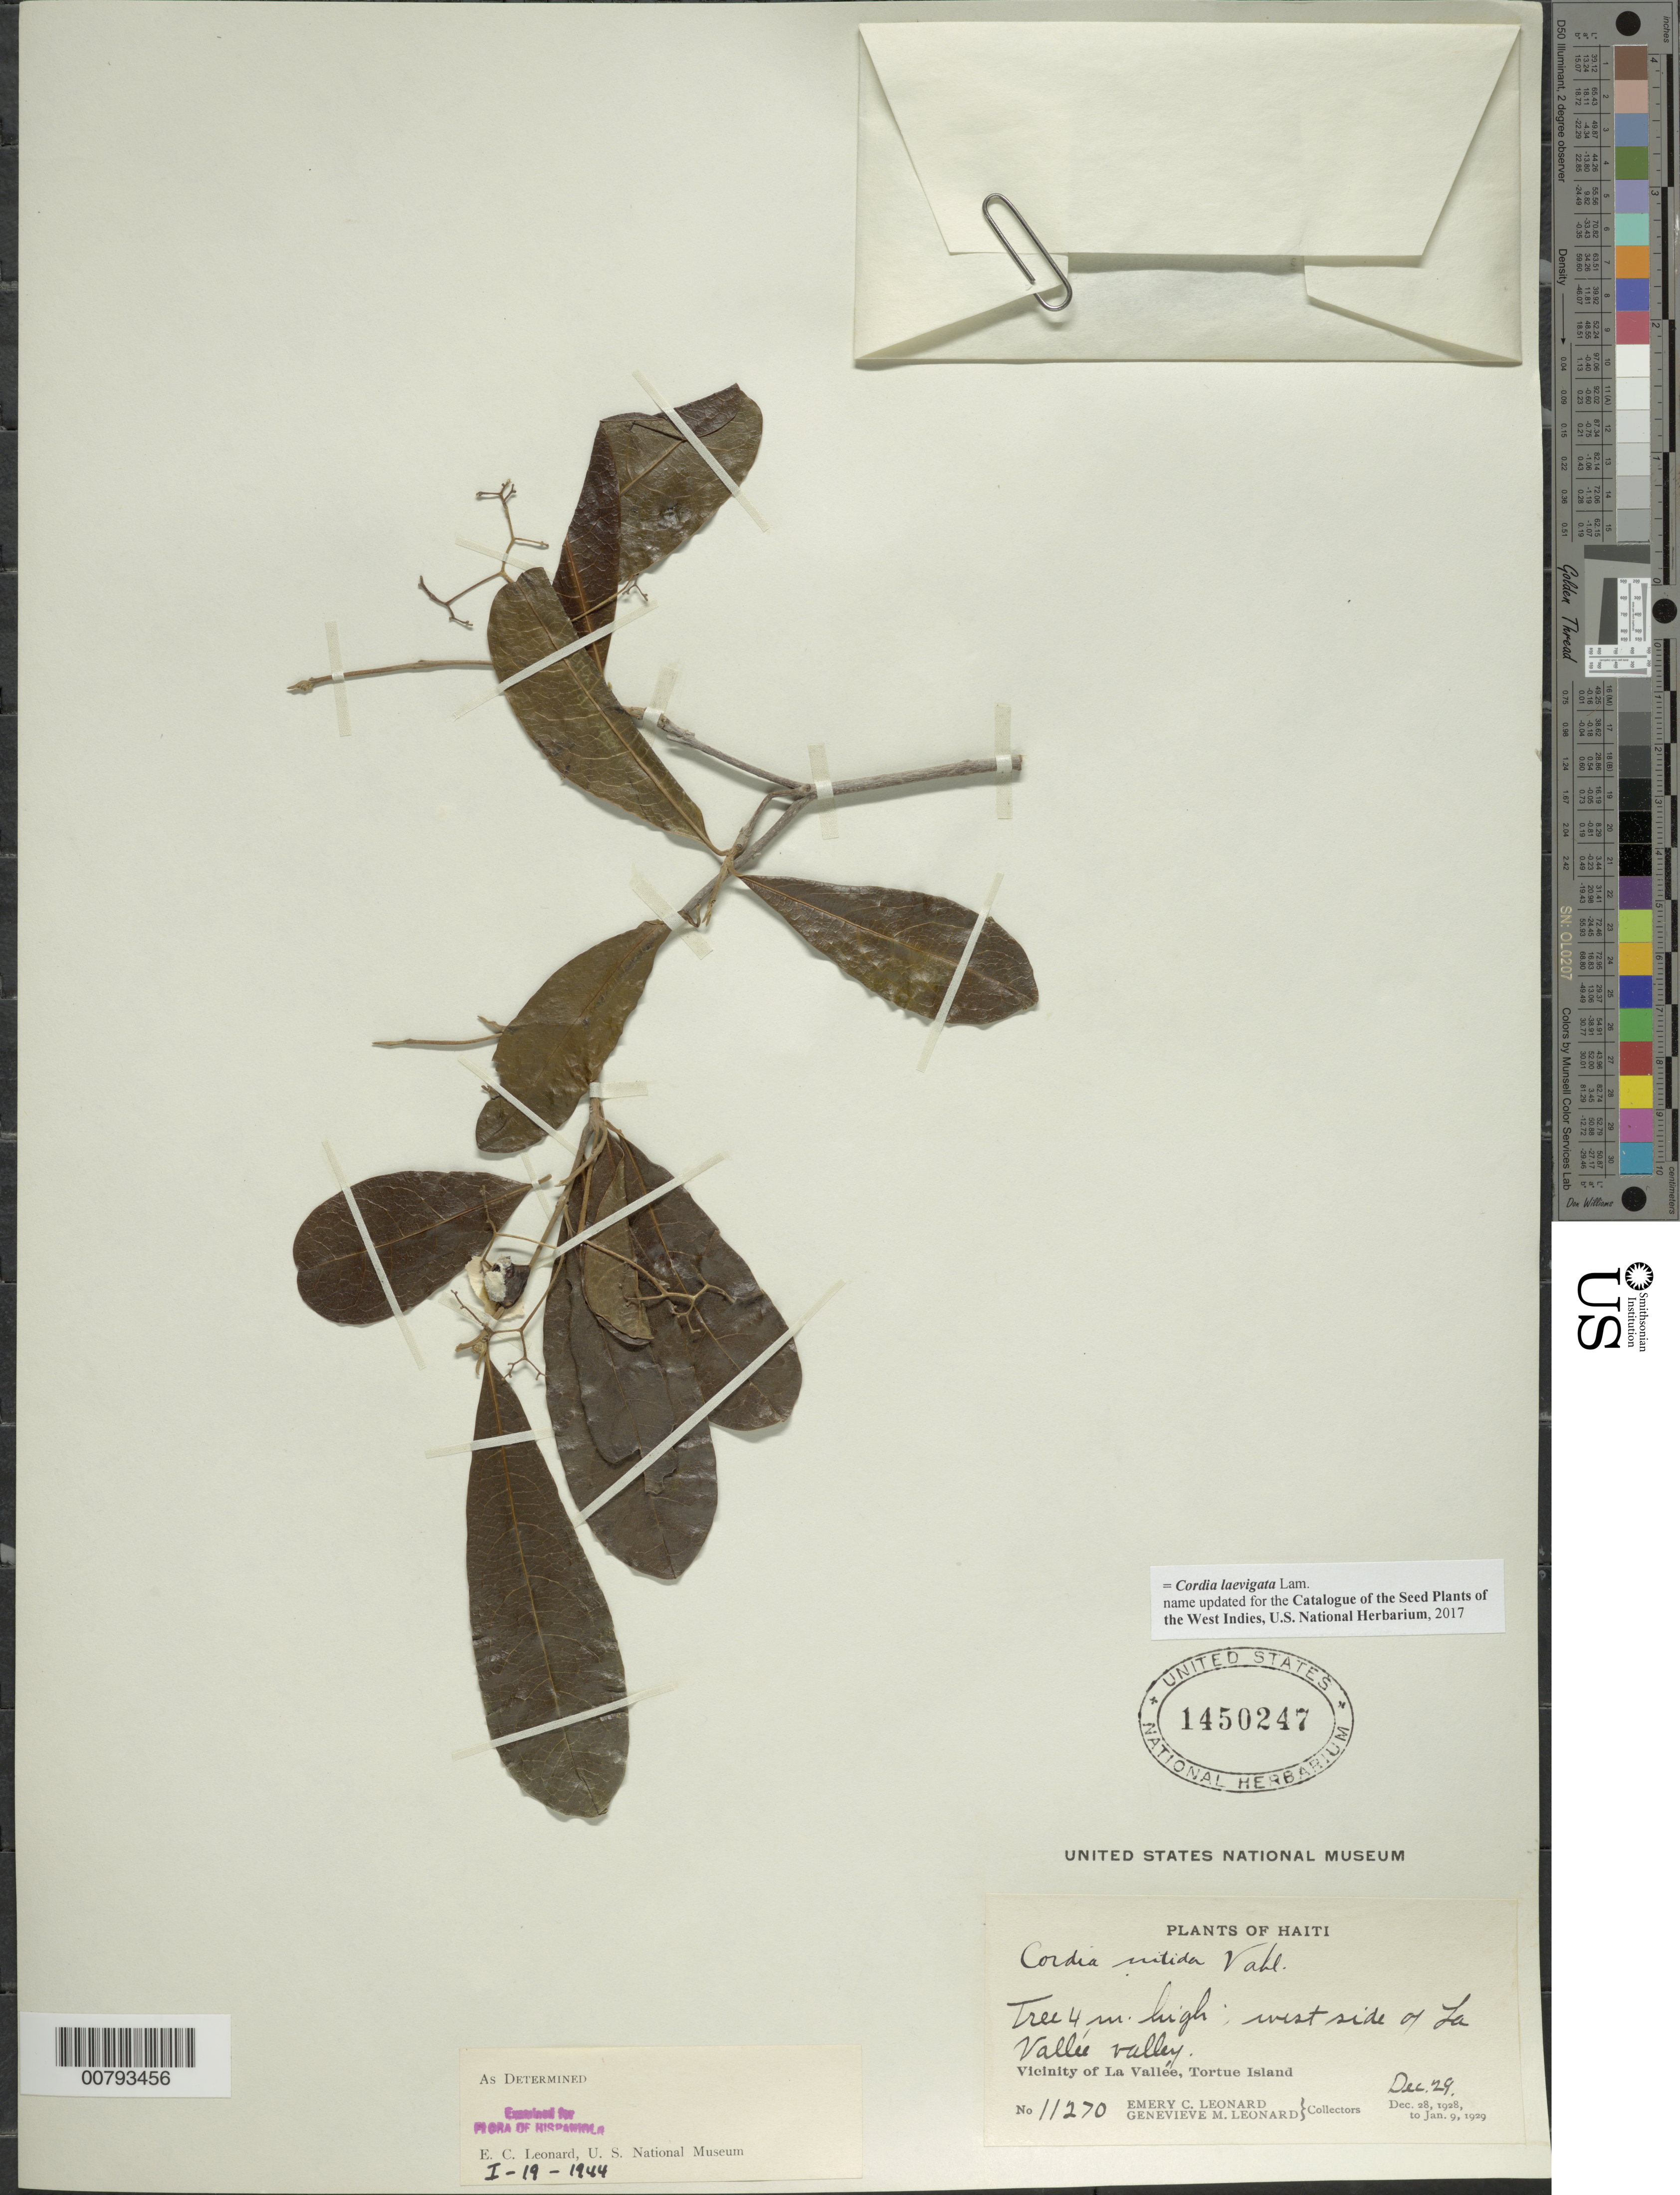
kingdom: Plantae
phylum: Tracheophyta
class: Magnoliopsida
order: Boraginales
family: Cordiaceae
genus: Cordia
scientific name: Cordia laevigata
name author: Lam.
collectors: E. C. Leonard & G. M. Leonard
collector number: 11270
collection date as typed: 29 Dec 1928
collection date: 1928-12-29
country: Haiti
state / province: Nord-Óuest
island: Île de la Tortue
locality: Tortue Island, vicinity of La Vallée, west side of La Vallée valley.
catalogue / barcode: US 1450247